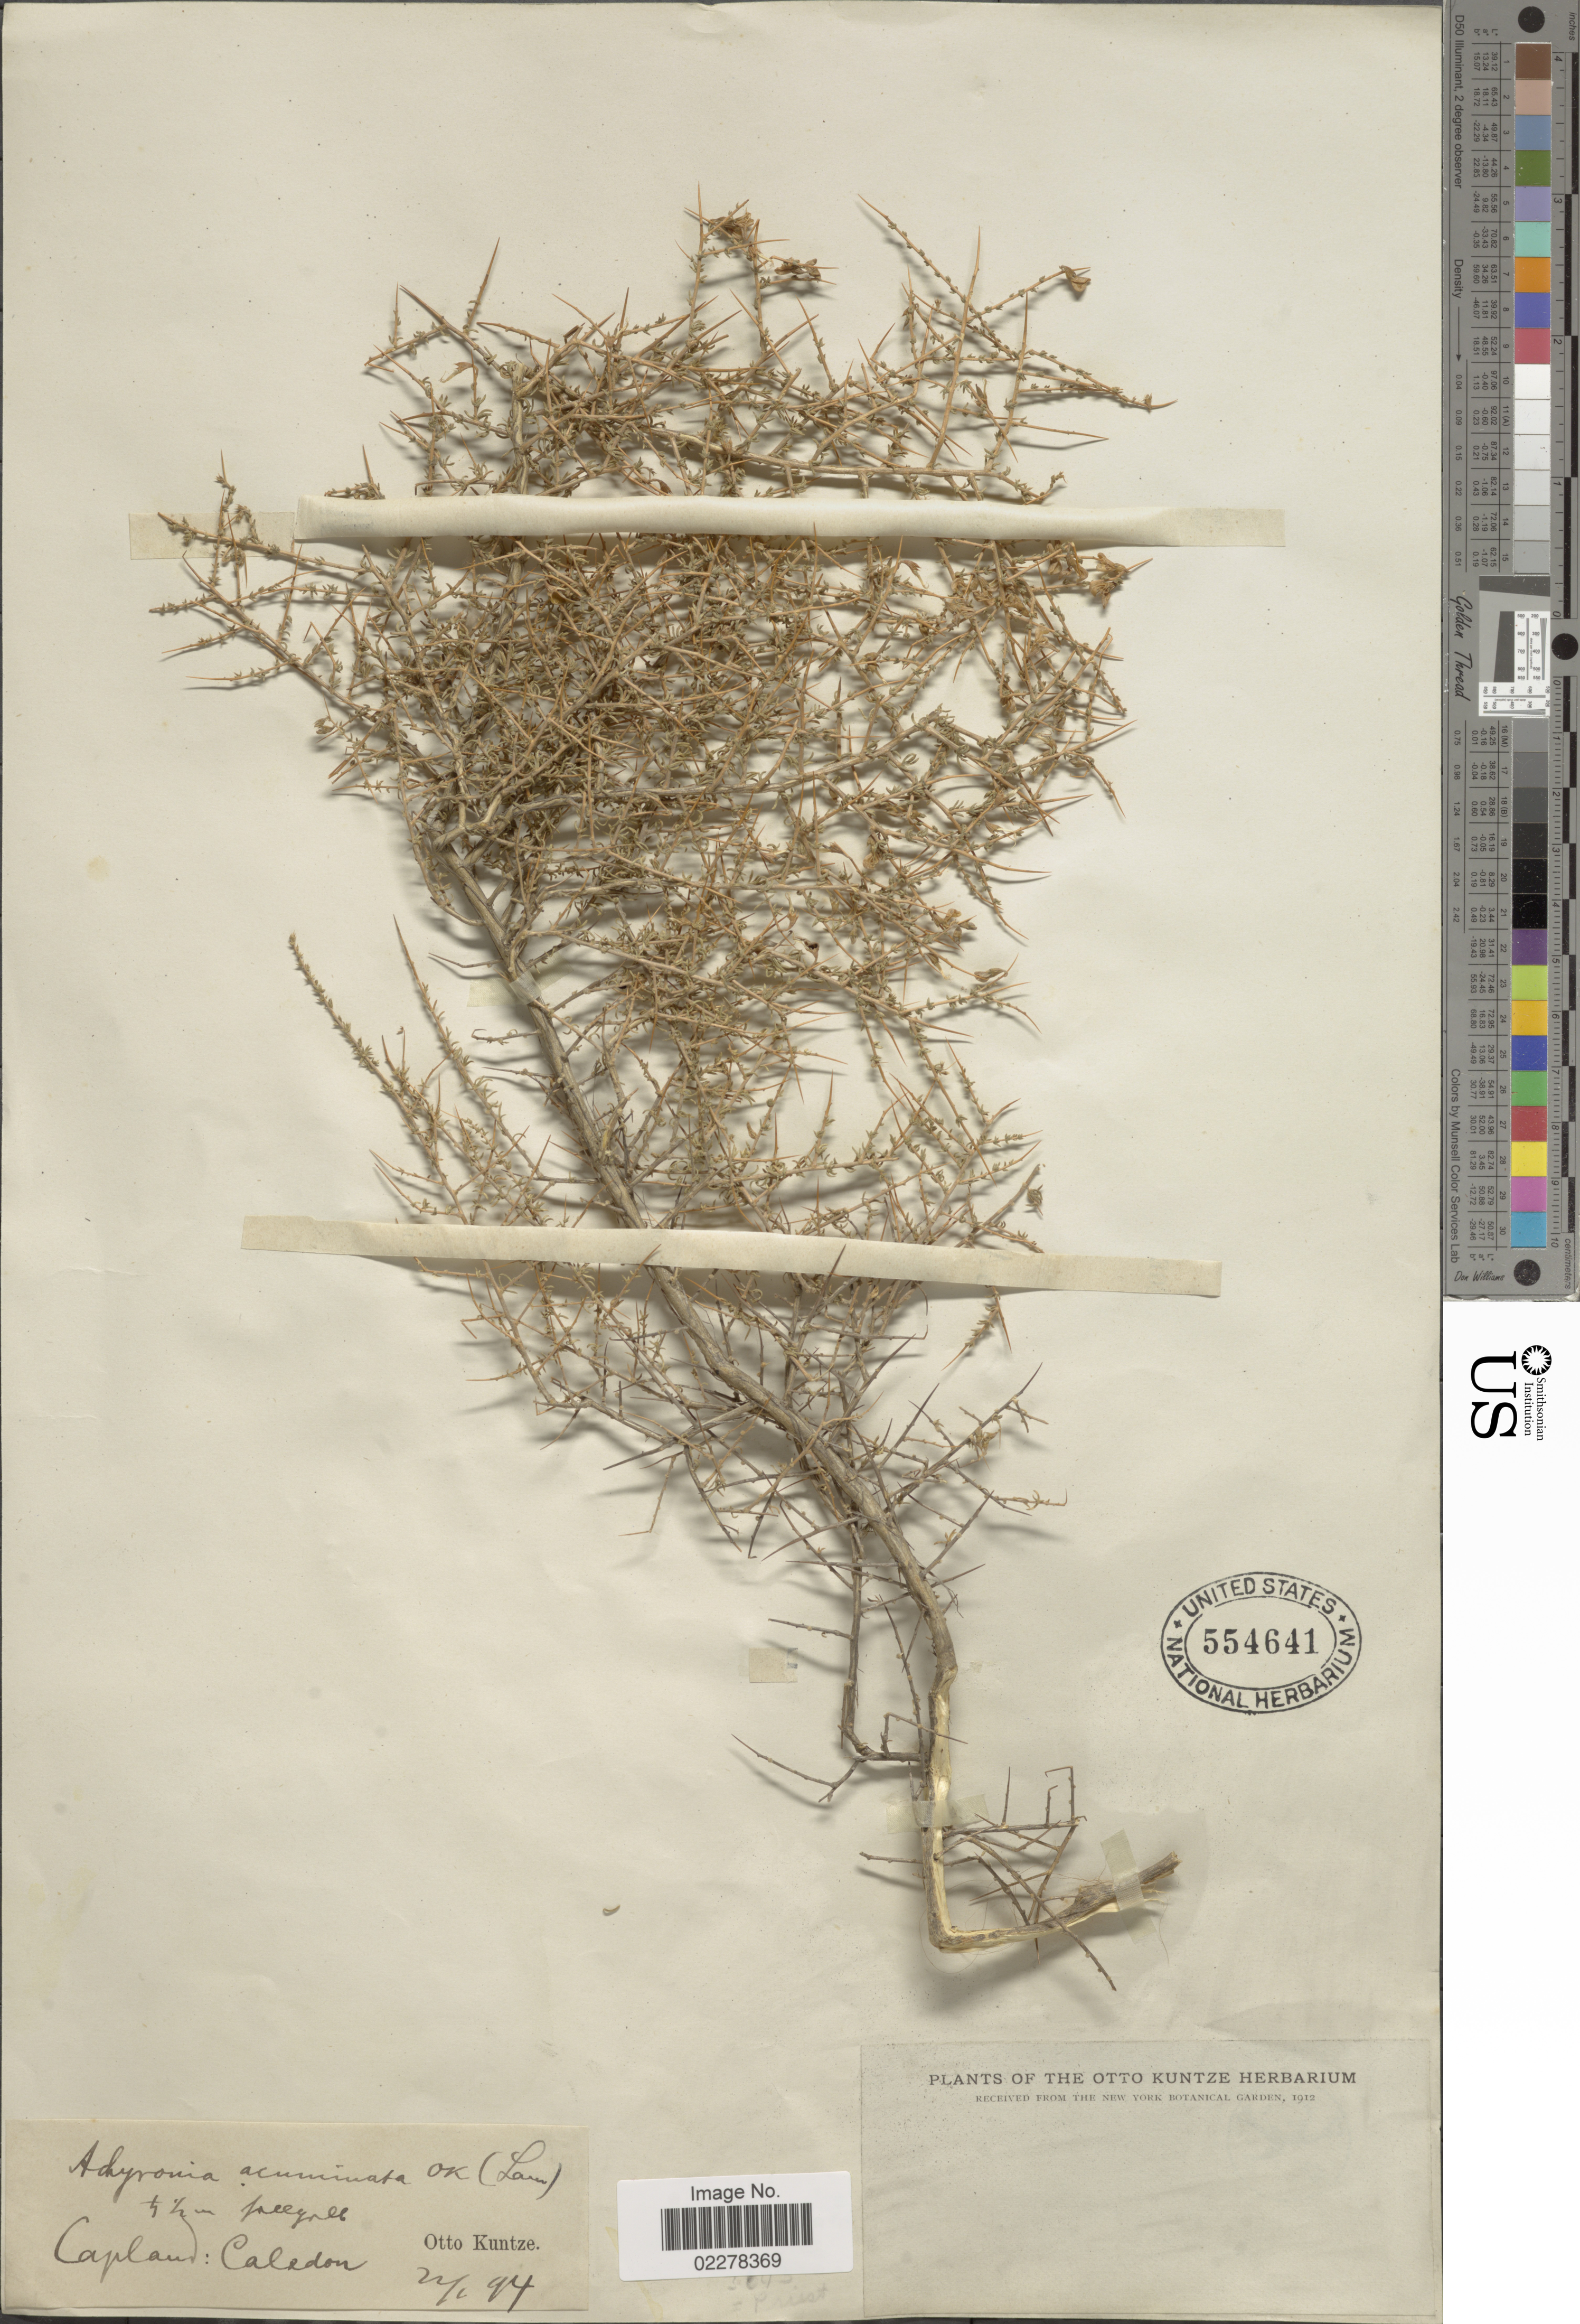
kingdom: Plantae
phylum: Tracheophyta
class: Magnoliopsida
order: Fabales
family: Fabaceae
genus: Aspalathus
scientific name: Aspalathus acuminata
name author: Lam.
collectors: C.E.O. Kuntze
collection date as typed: Transcribed d/m/y: 24//94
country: South Africa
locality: Capland: Caledon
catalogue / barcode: US 554641